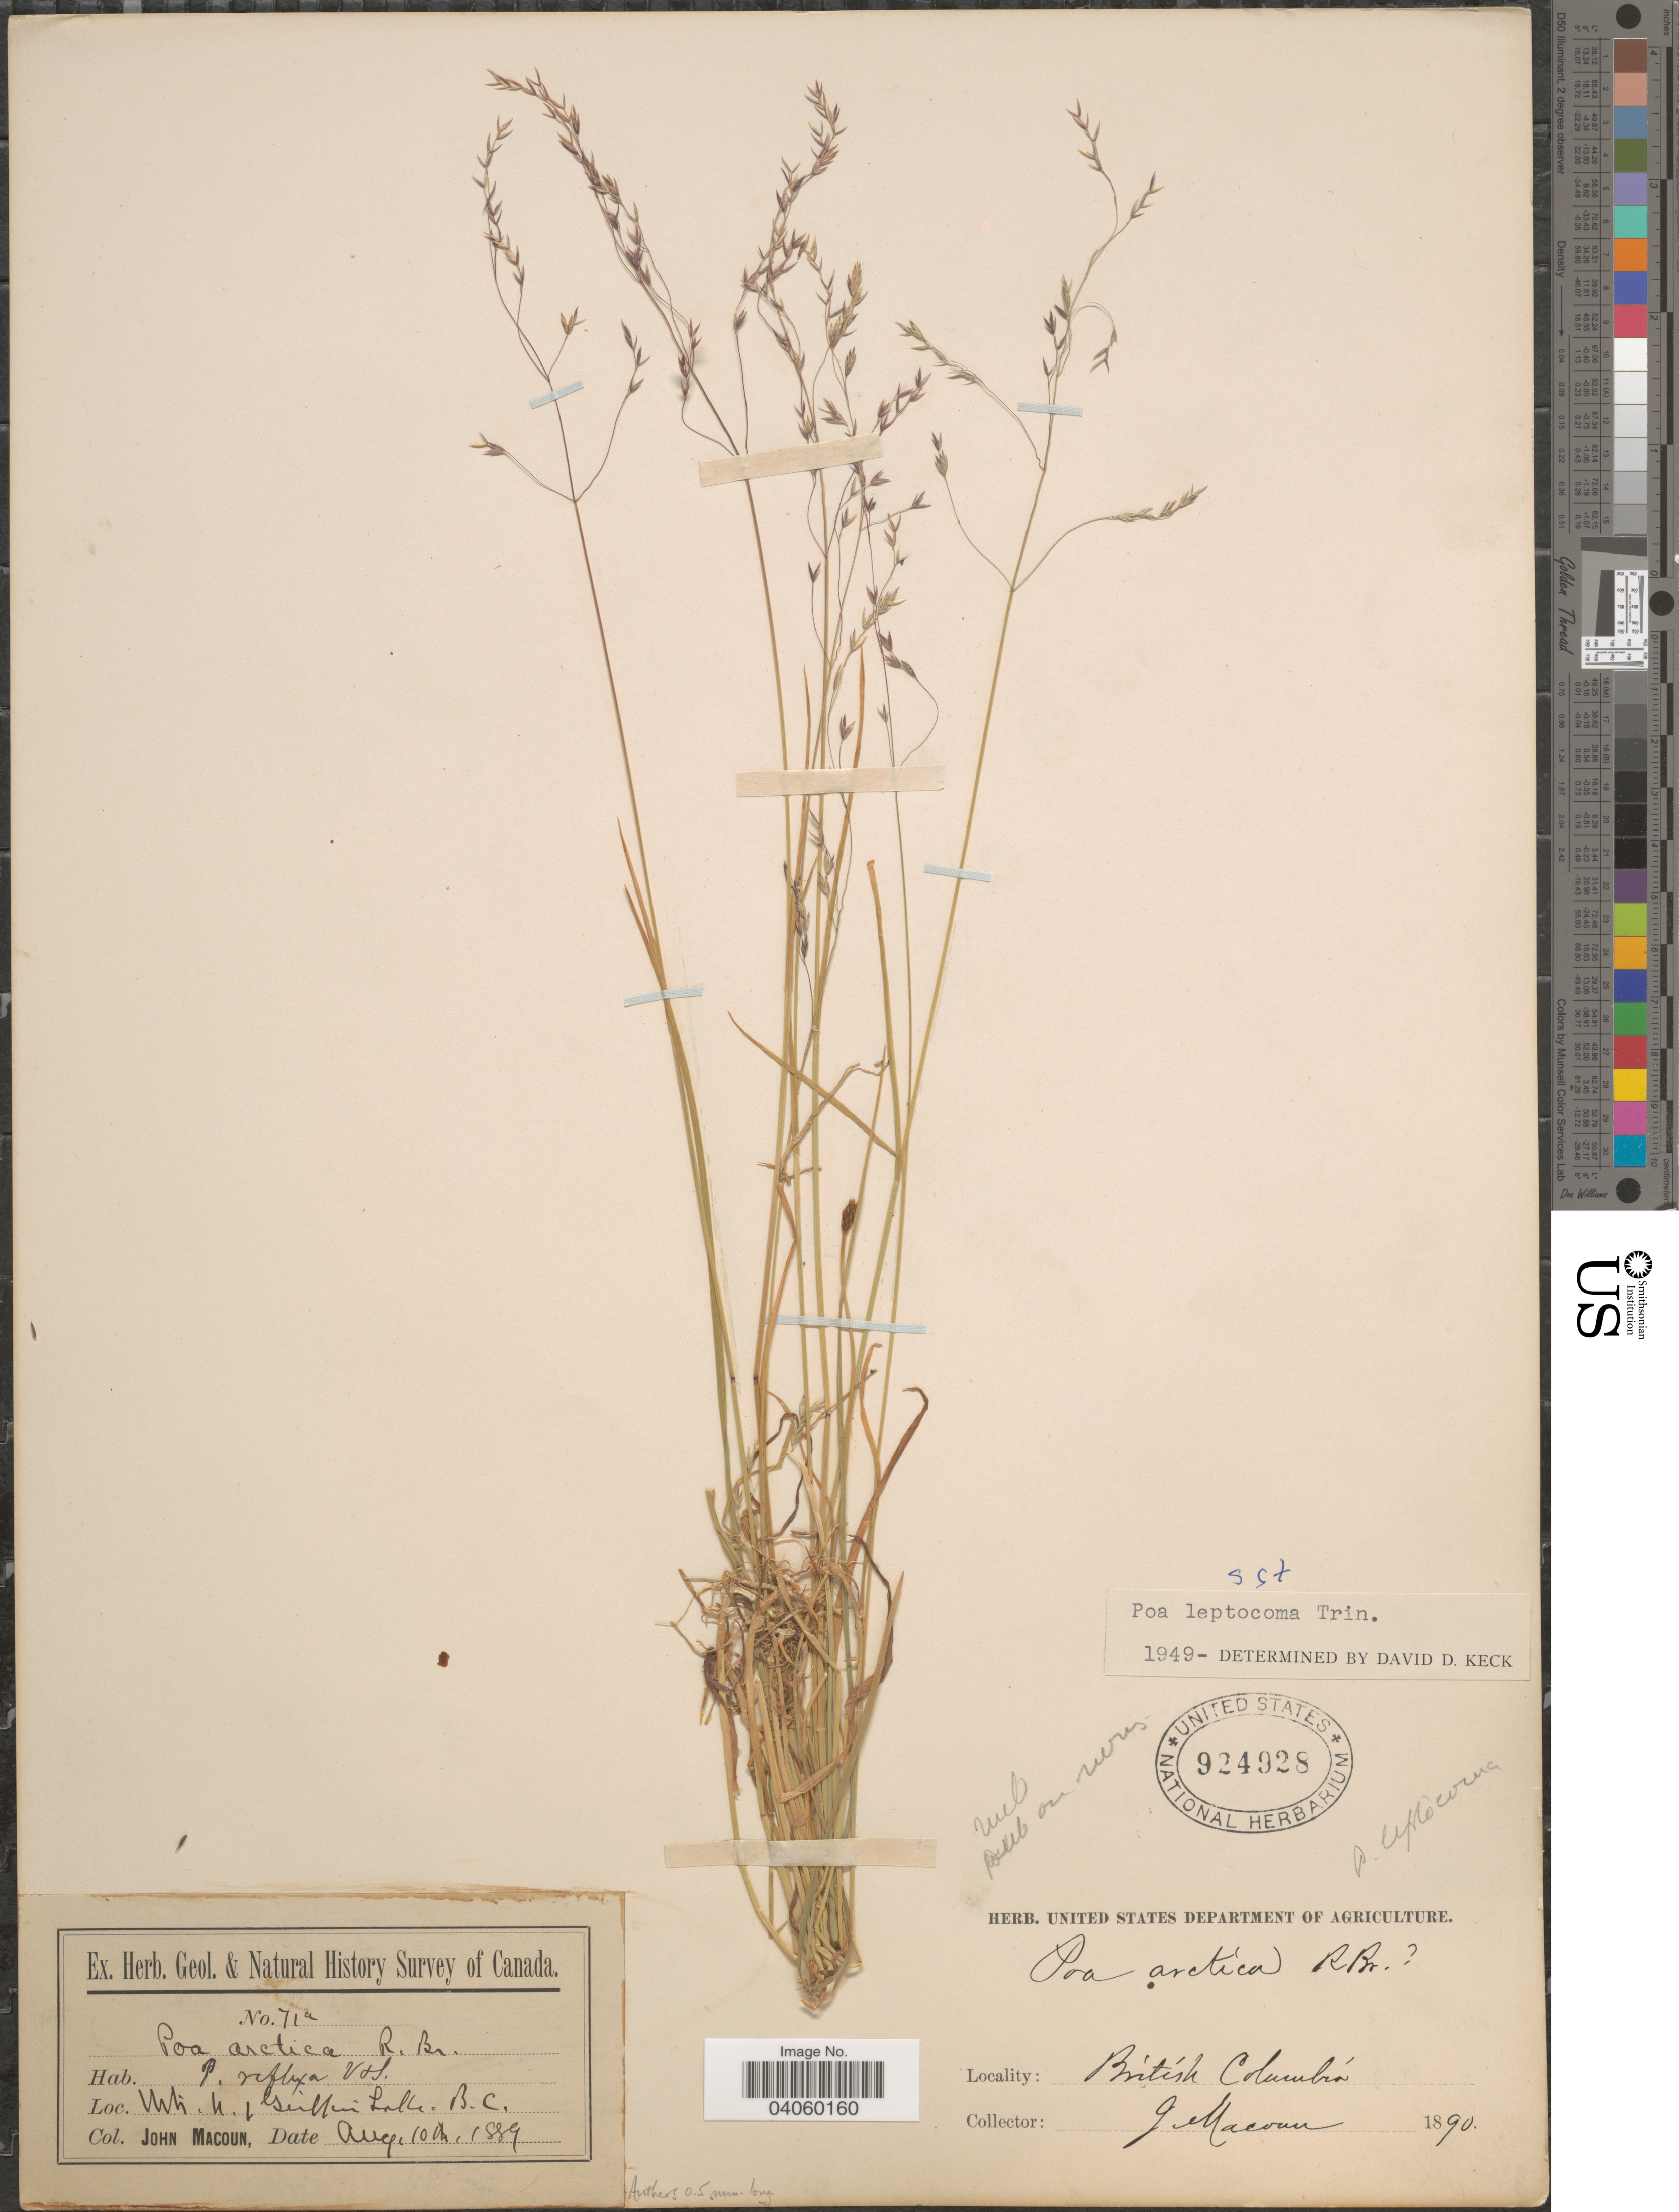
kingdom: Plantae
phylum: Tracheophyta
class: Liliopsida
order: Poales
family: Poaceae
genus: Poa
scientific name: Poa leptocoma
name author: Trin.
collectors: J. Macoun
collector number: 71a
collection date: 1889-08-10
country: Canada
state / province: British Columbia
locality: Mtn. N. 1 Griffin Lake.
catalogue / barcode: US 924928